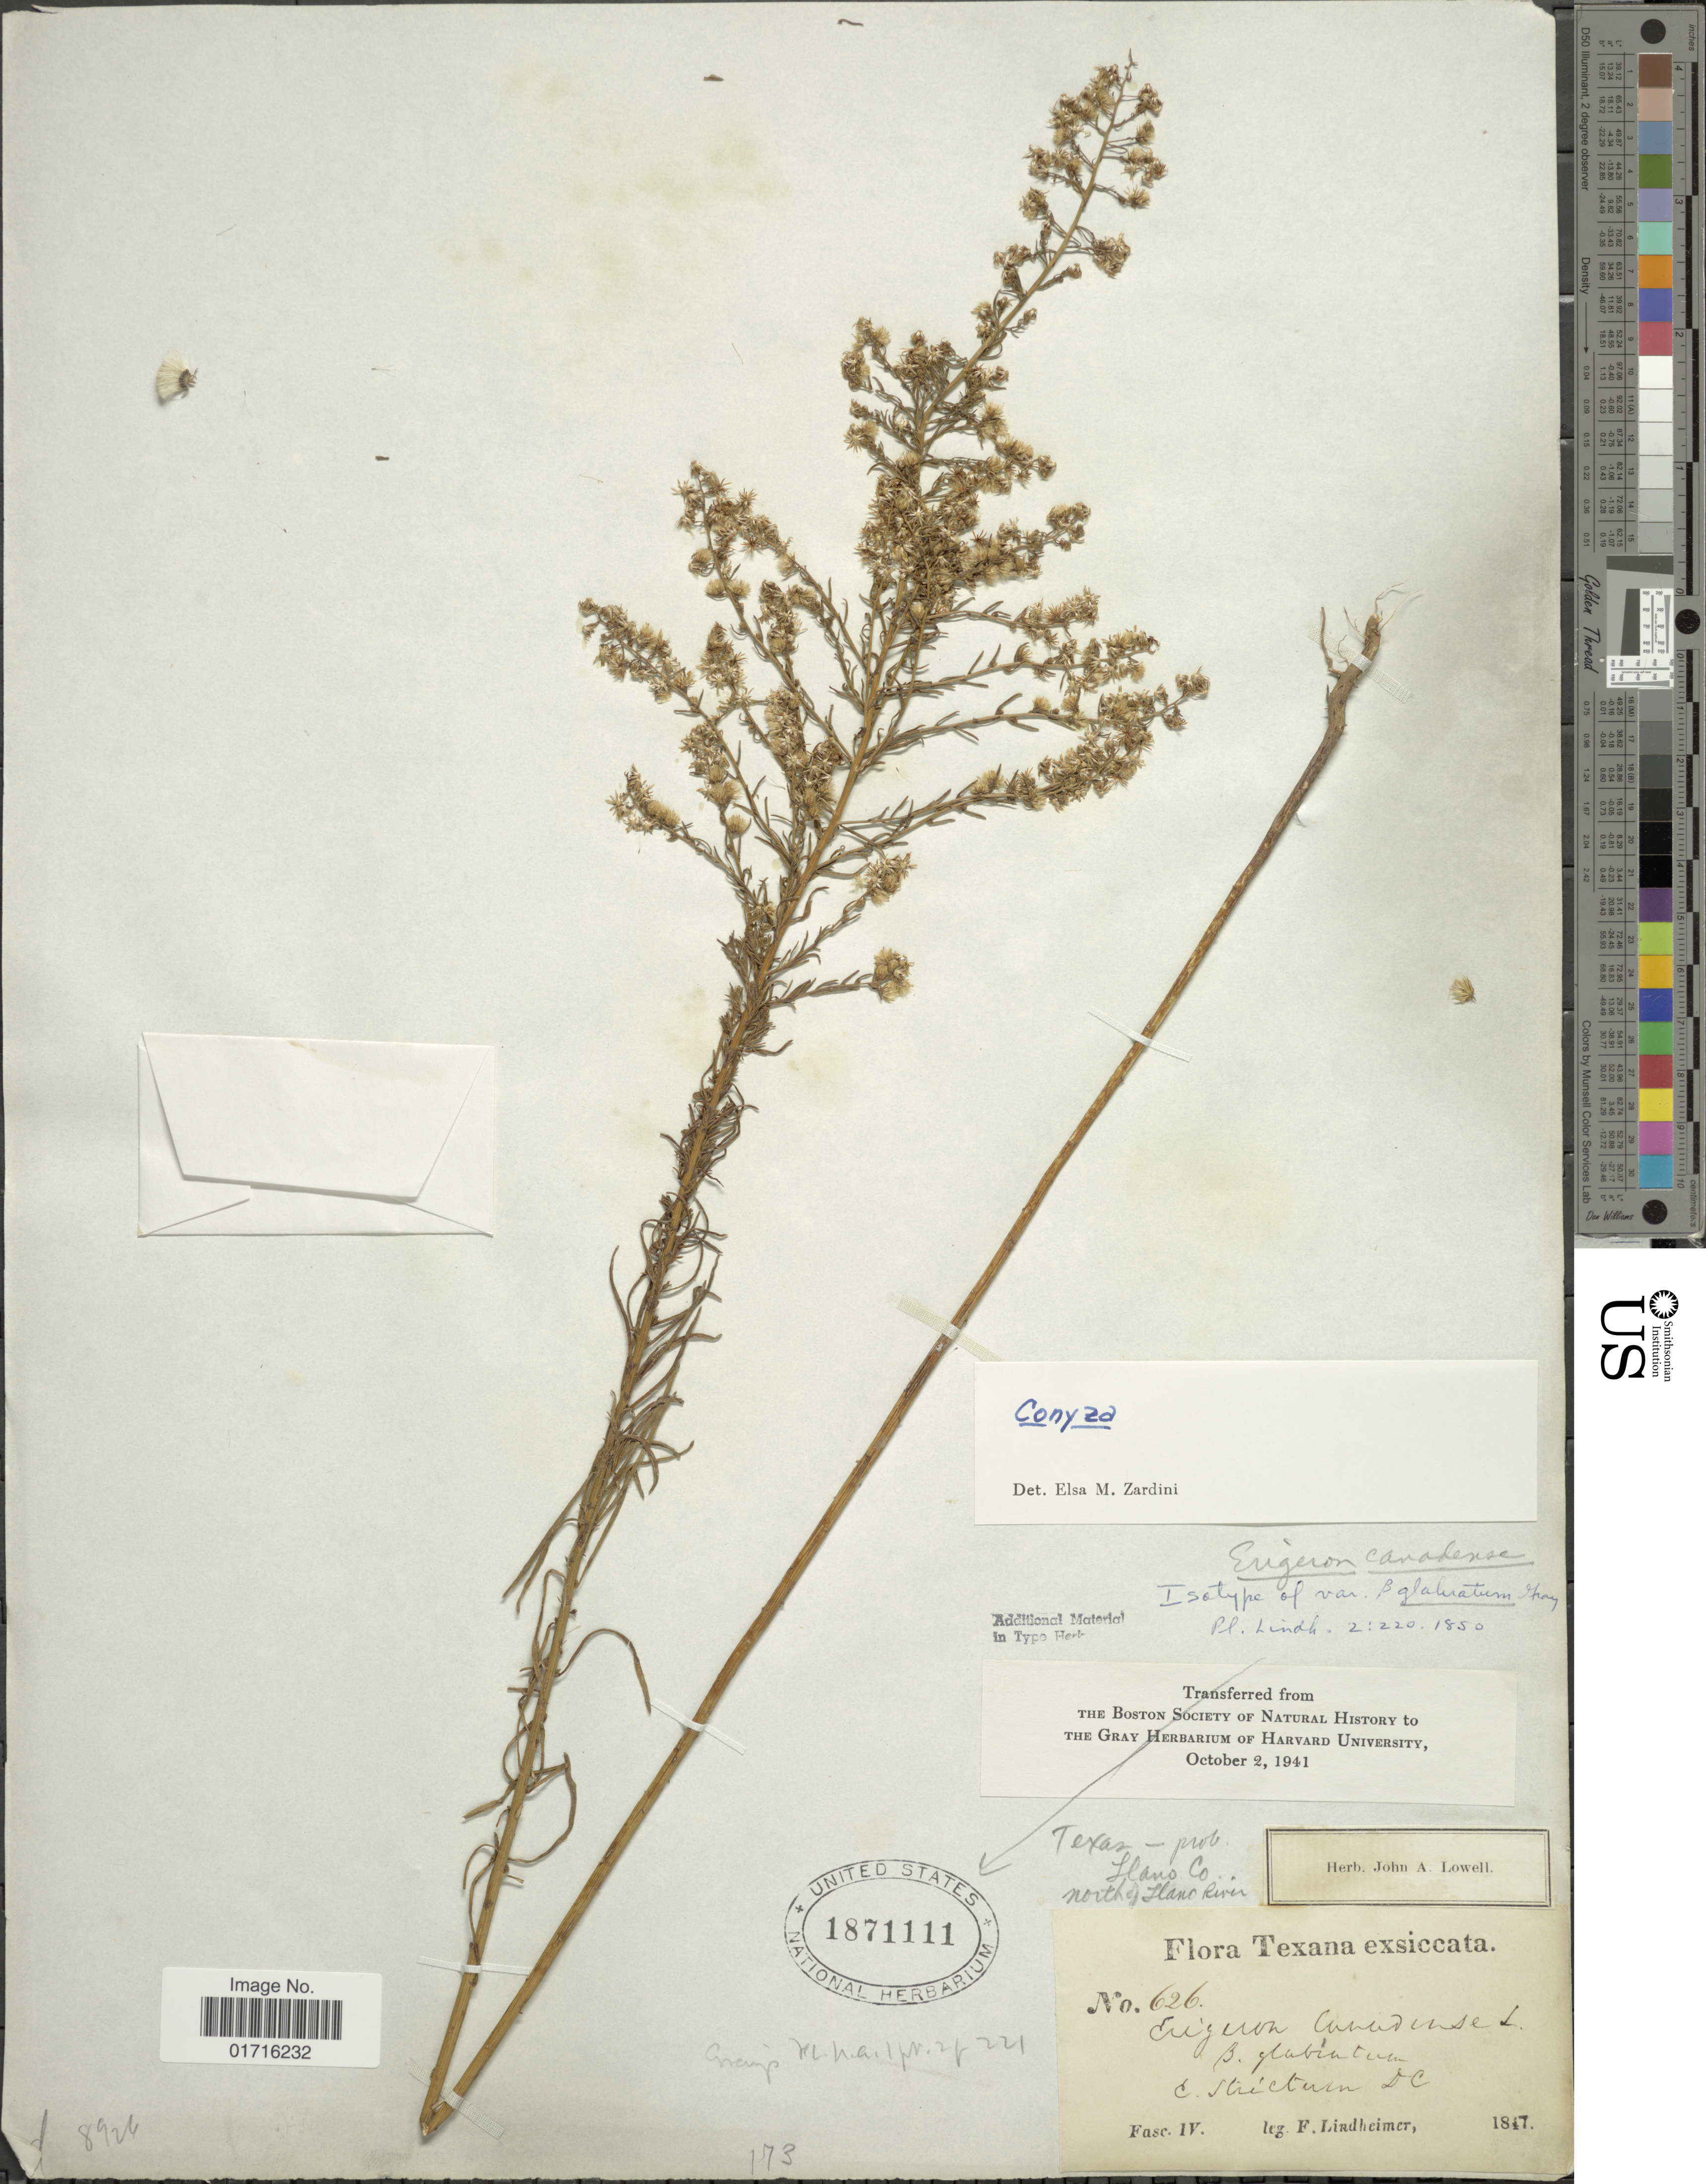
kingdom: Plantae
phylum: Tracheophyta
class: Magnoliopsida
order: Asterales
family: Asteraceae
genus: Conyza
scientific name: Conyza sp.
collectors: F. Lindheimer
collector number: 626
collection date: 1847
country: United States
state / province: Texas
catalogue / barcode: US 1871111